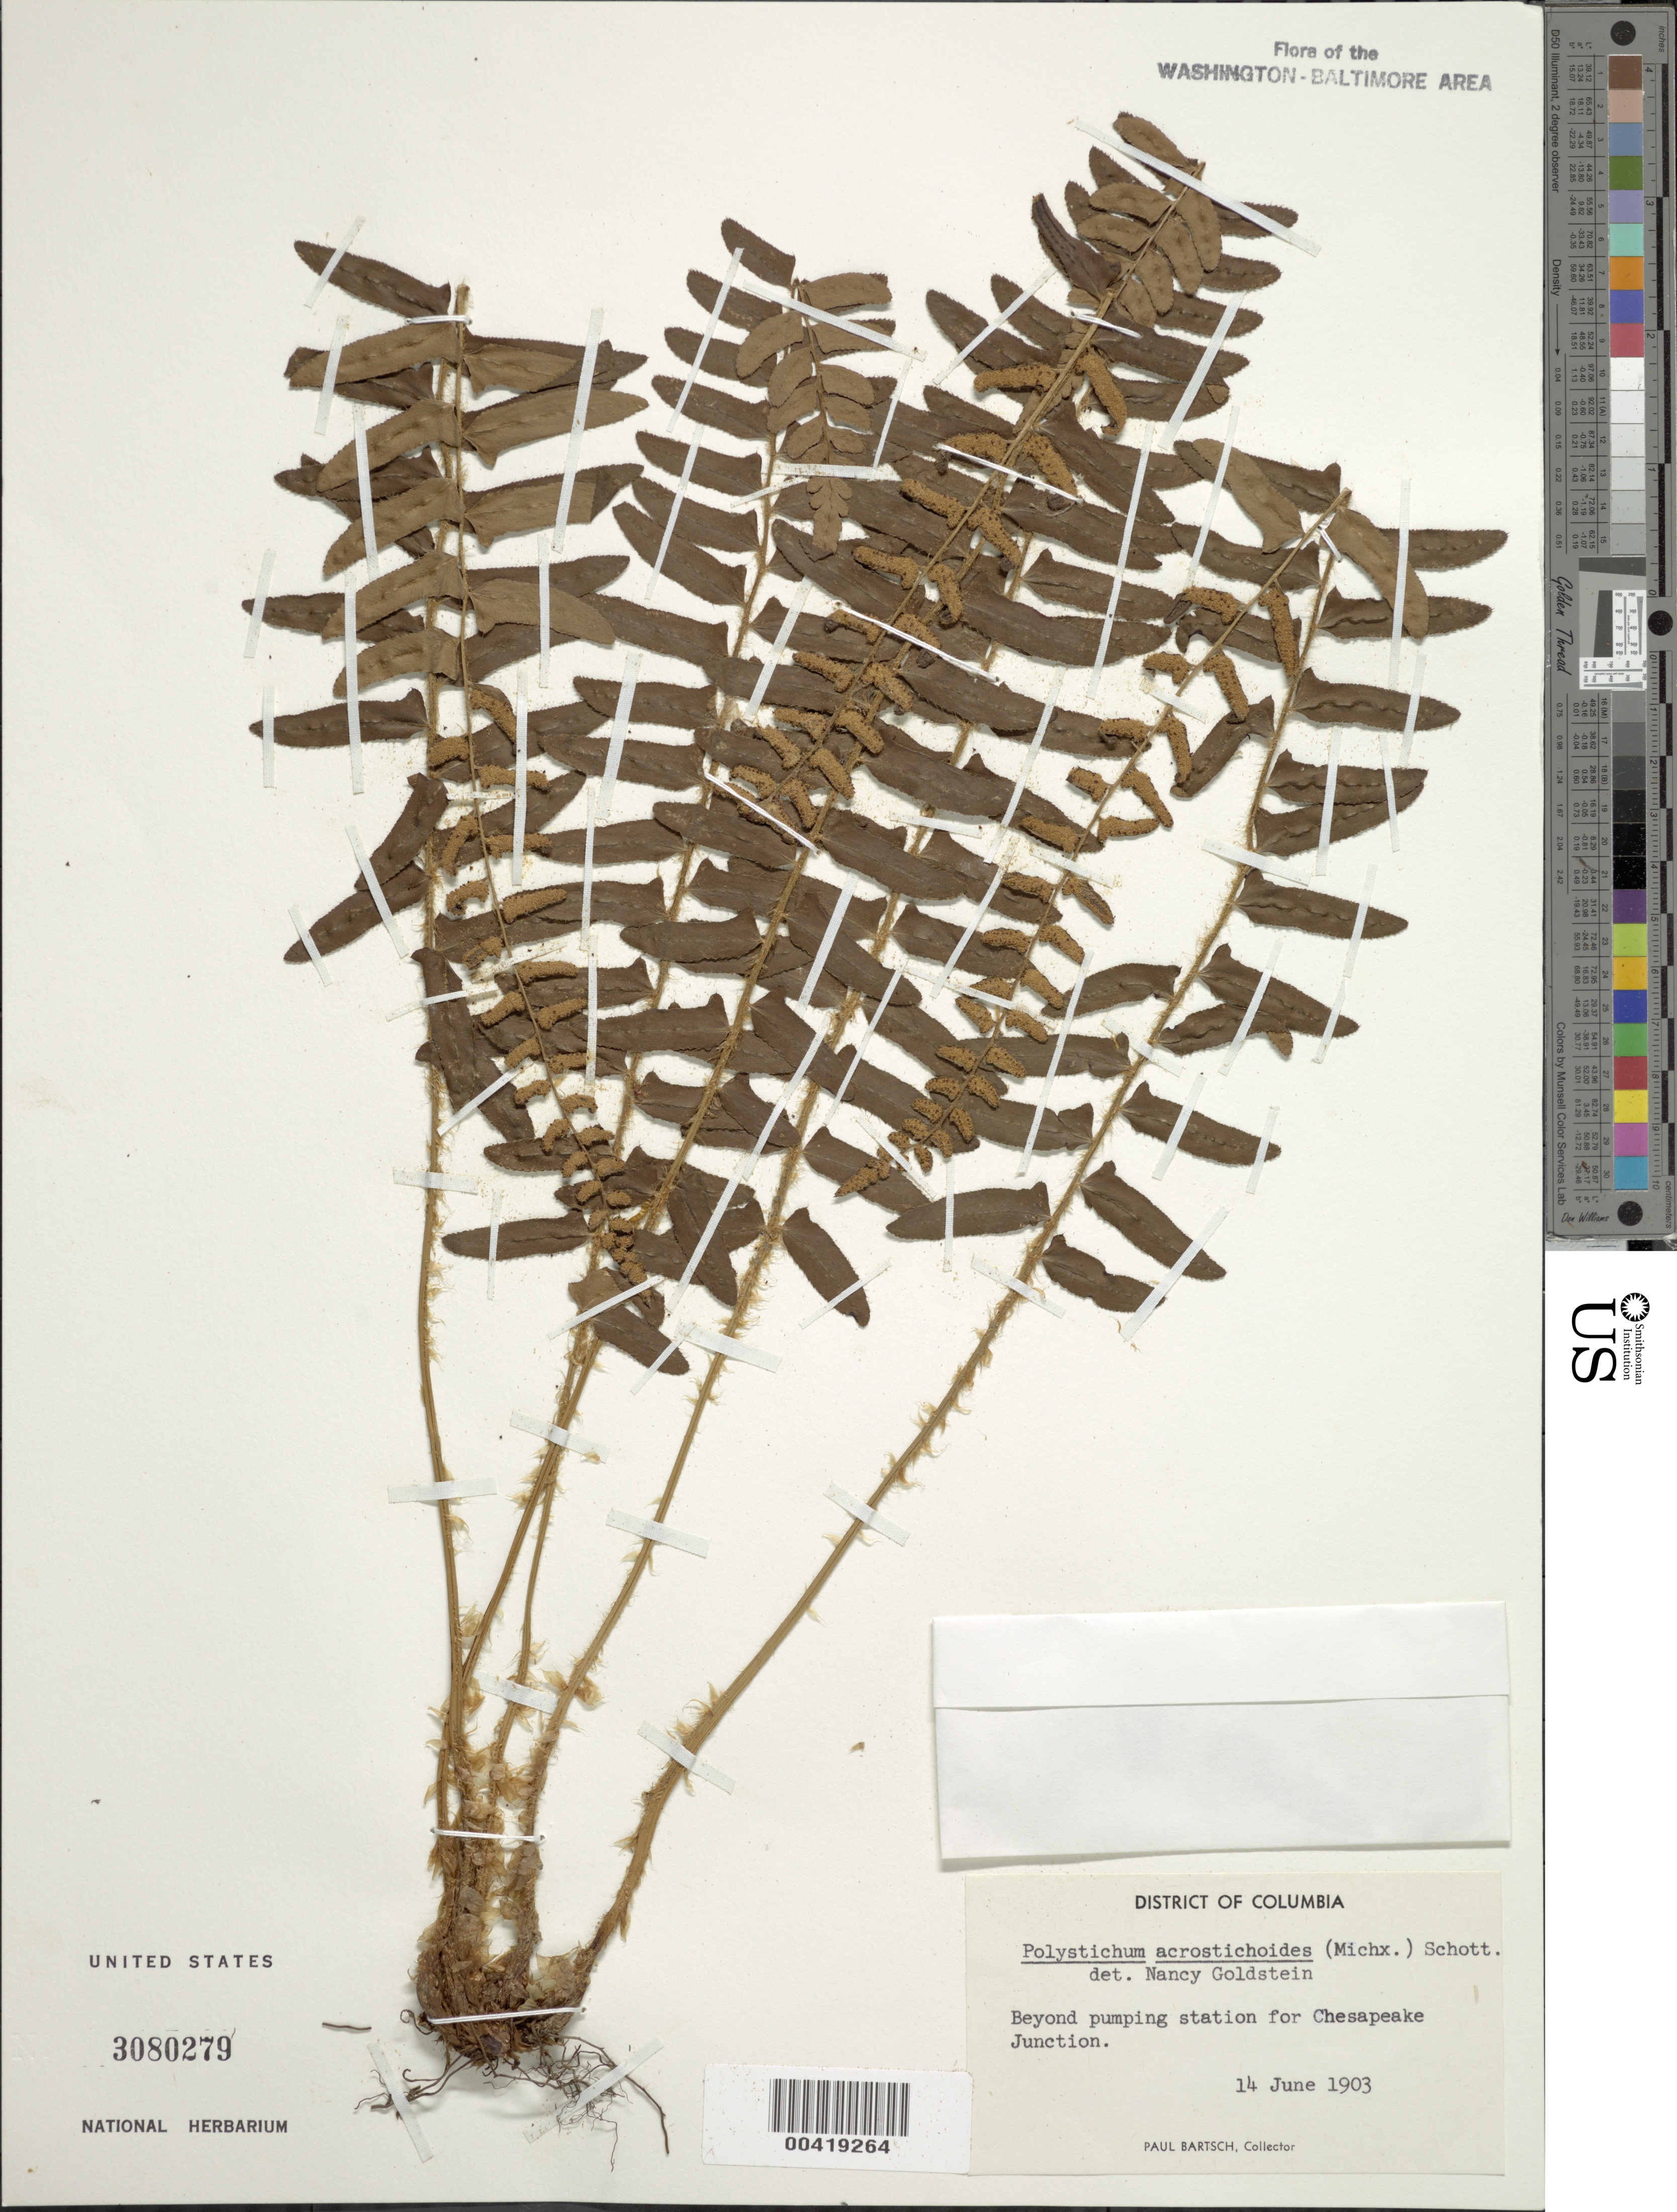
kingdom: Plantae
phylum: Tracheophyta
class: Polypodiopsida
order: Polypodiales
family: Dryopteridaceae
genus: Polystichum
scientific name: Polystichum acrostichoides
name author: (Michx.) Schott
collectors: P. Bartsch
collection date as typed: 14 Jun 1903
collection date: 1903-06-14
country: United States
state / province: District of Columbia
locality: Chesapeake Junction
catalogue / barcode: US 3080279